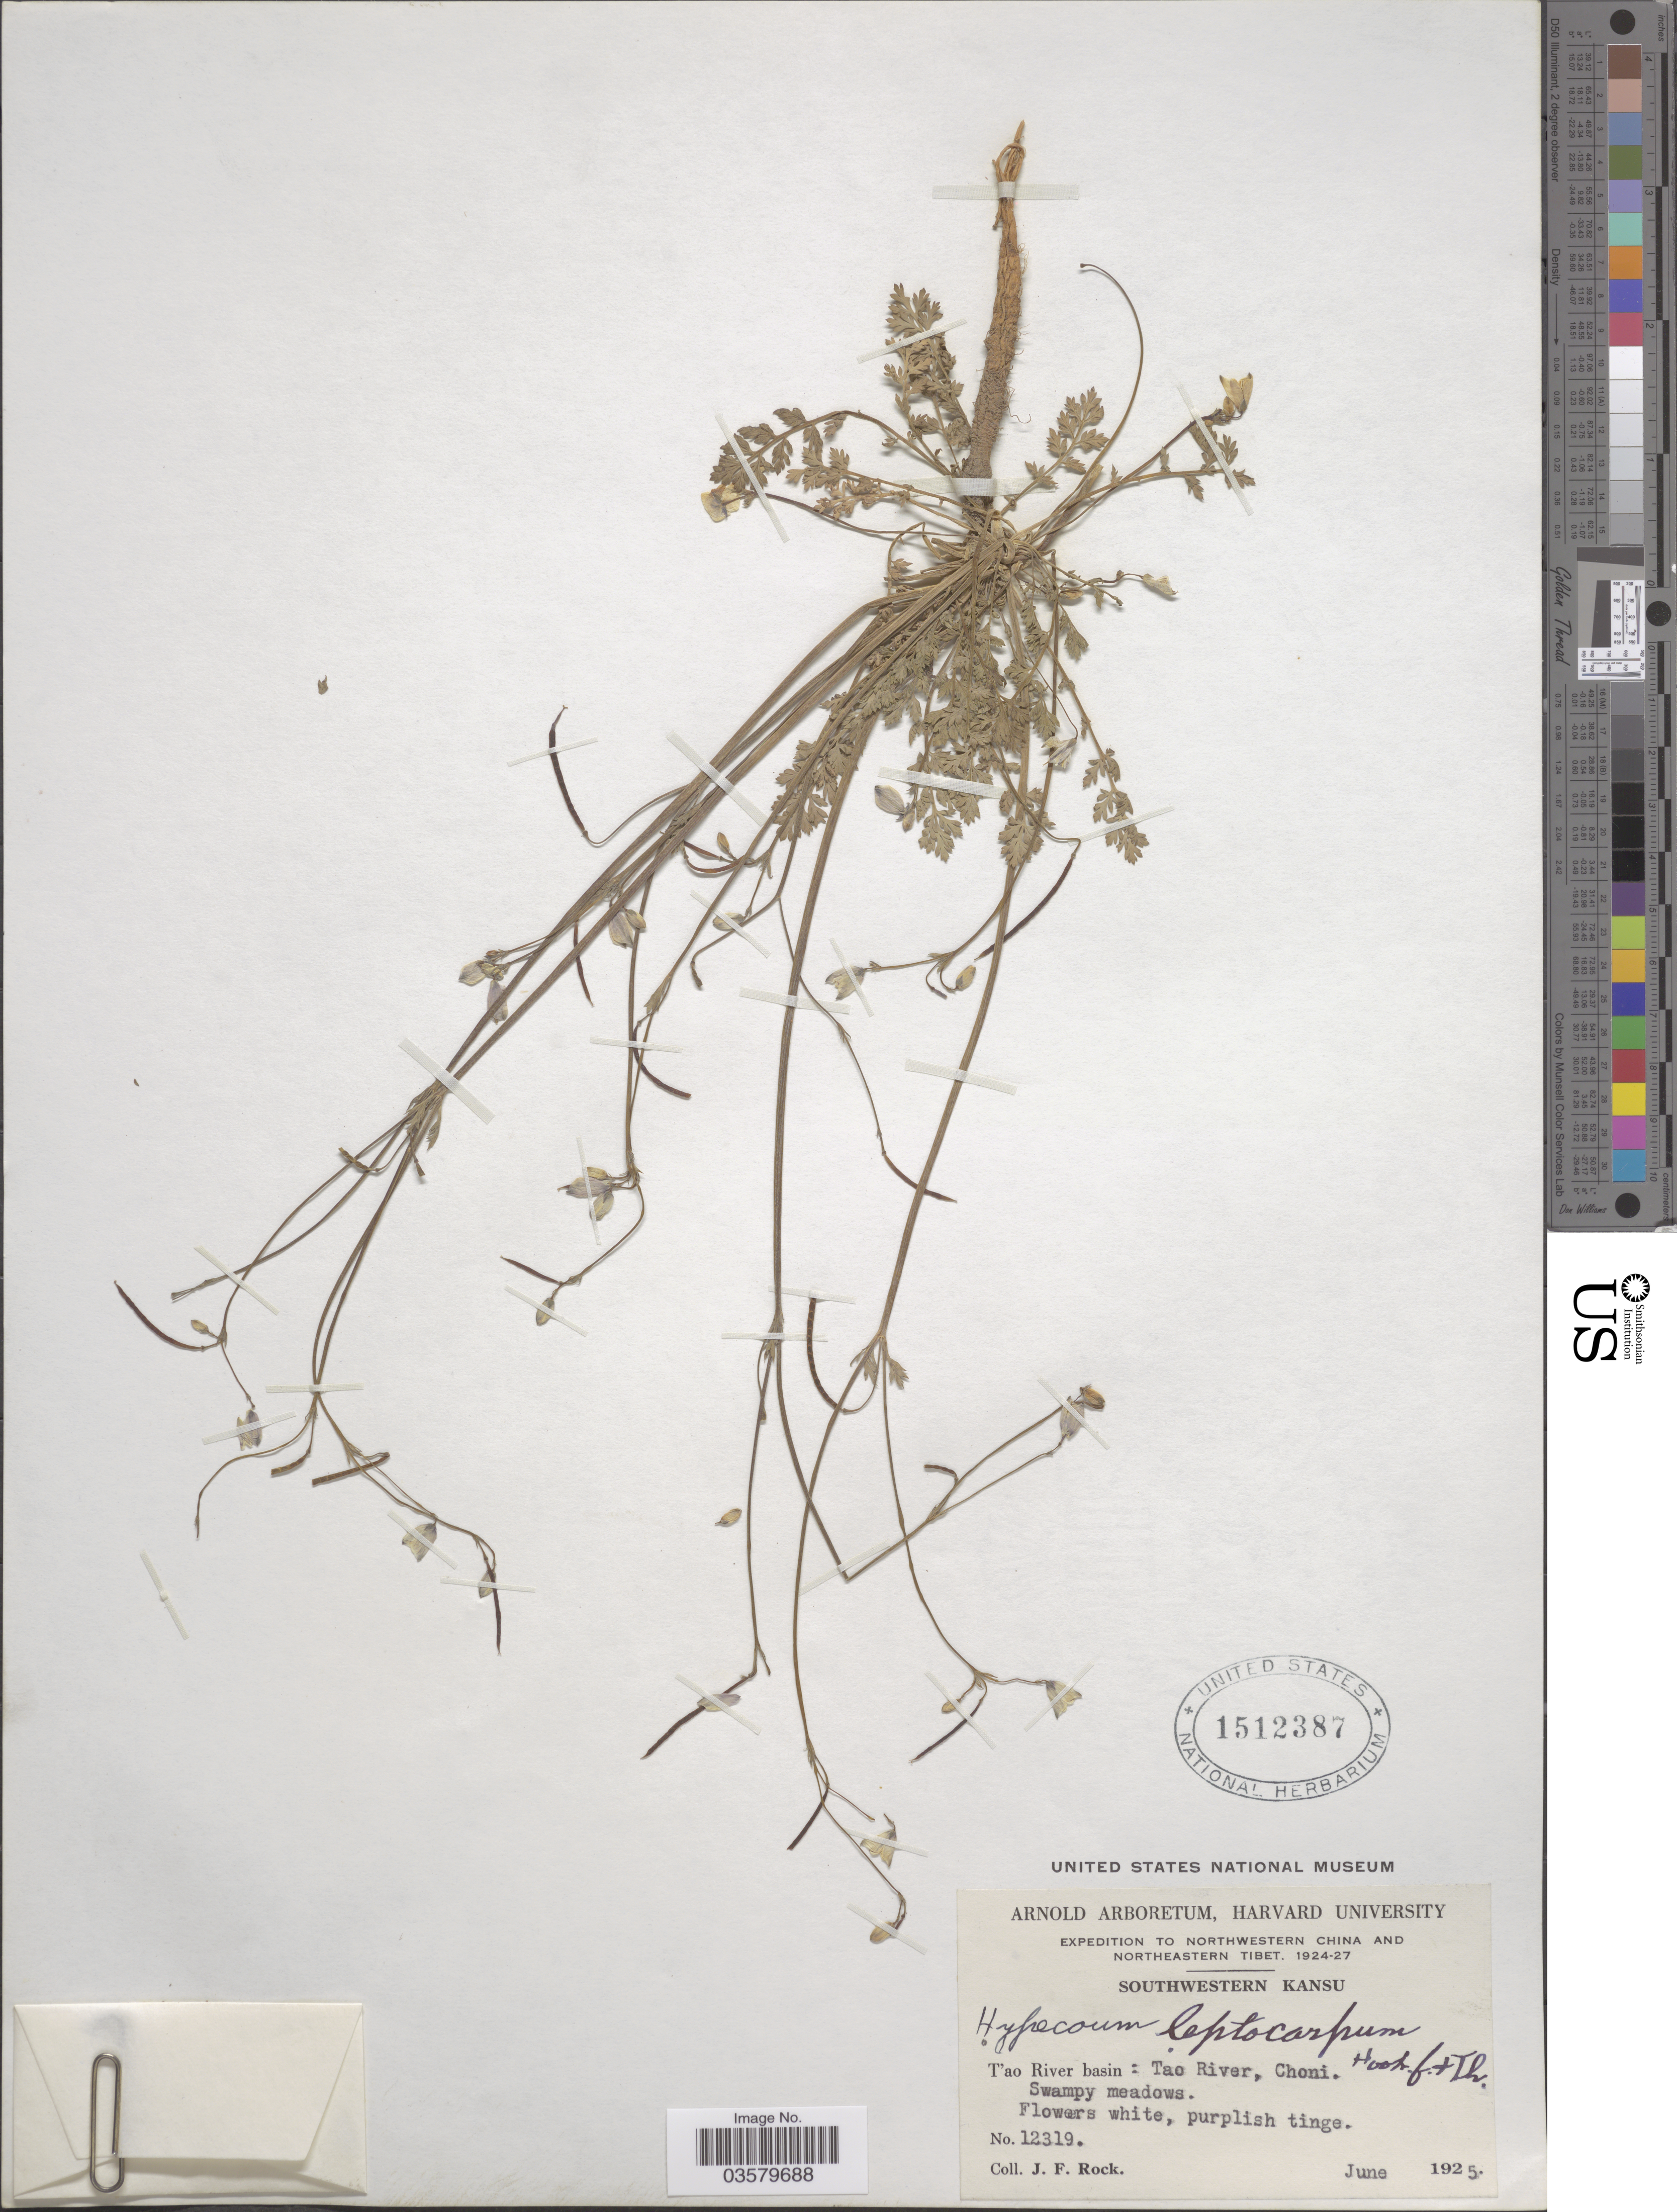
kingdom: Plantae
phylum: Tracheophyta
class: Magnoliopsida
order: Ranunculales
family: Papaveraceae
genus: Hypecoum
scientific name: Hypecoum leptocarpum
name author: Hook. f. & Thomson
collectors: J. Rock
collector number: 12319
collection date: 1925-06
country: China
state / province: Gansu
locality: Northwestern China. Southwestern Kansu. T'ao River basin: Tao River, Choni.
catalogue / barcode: US 1512387